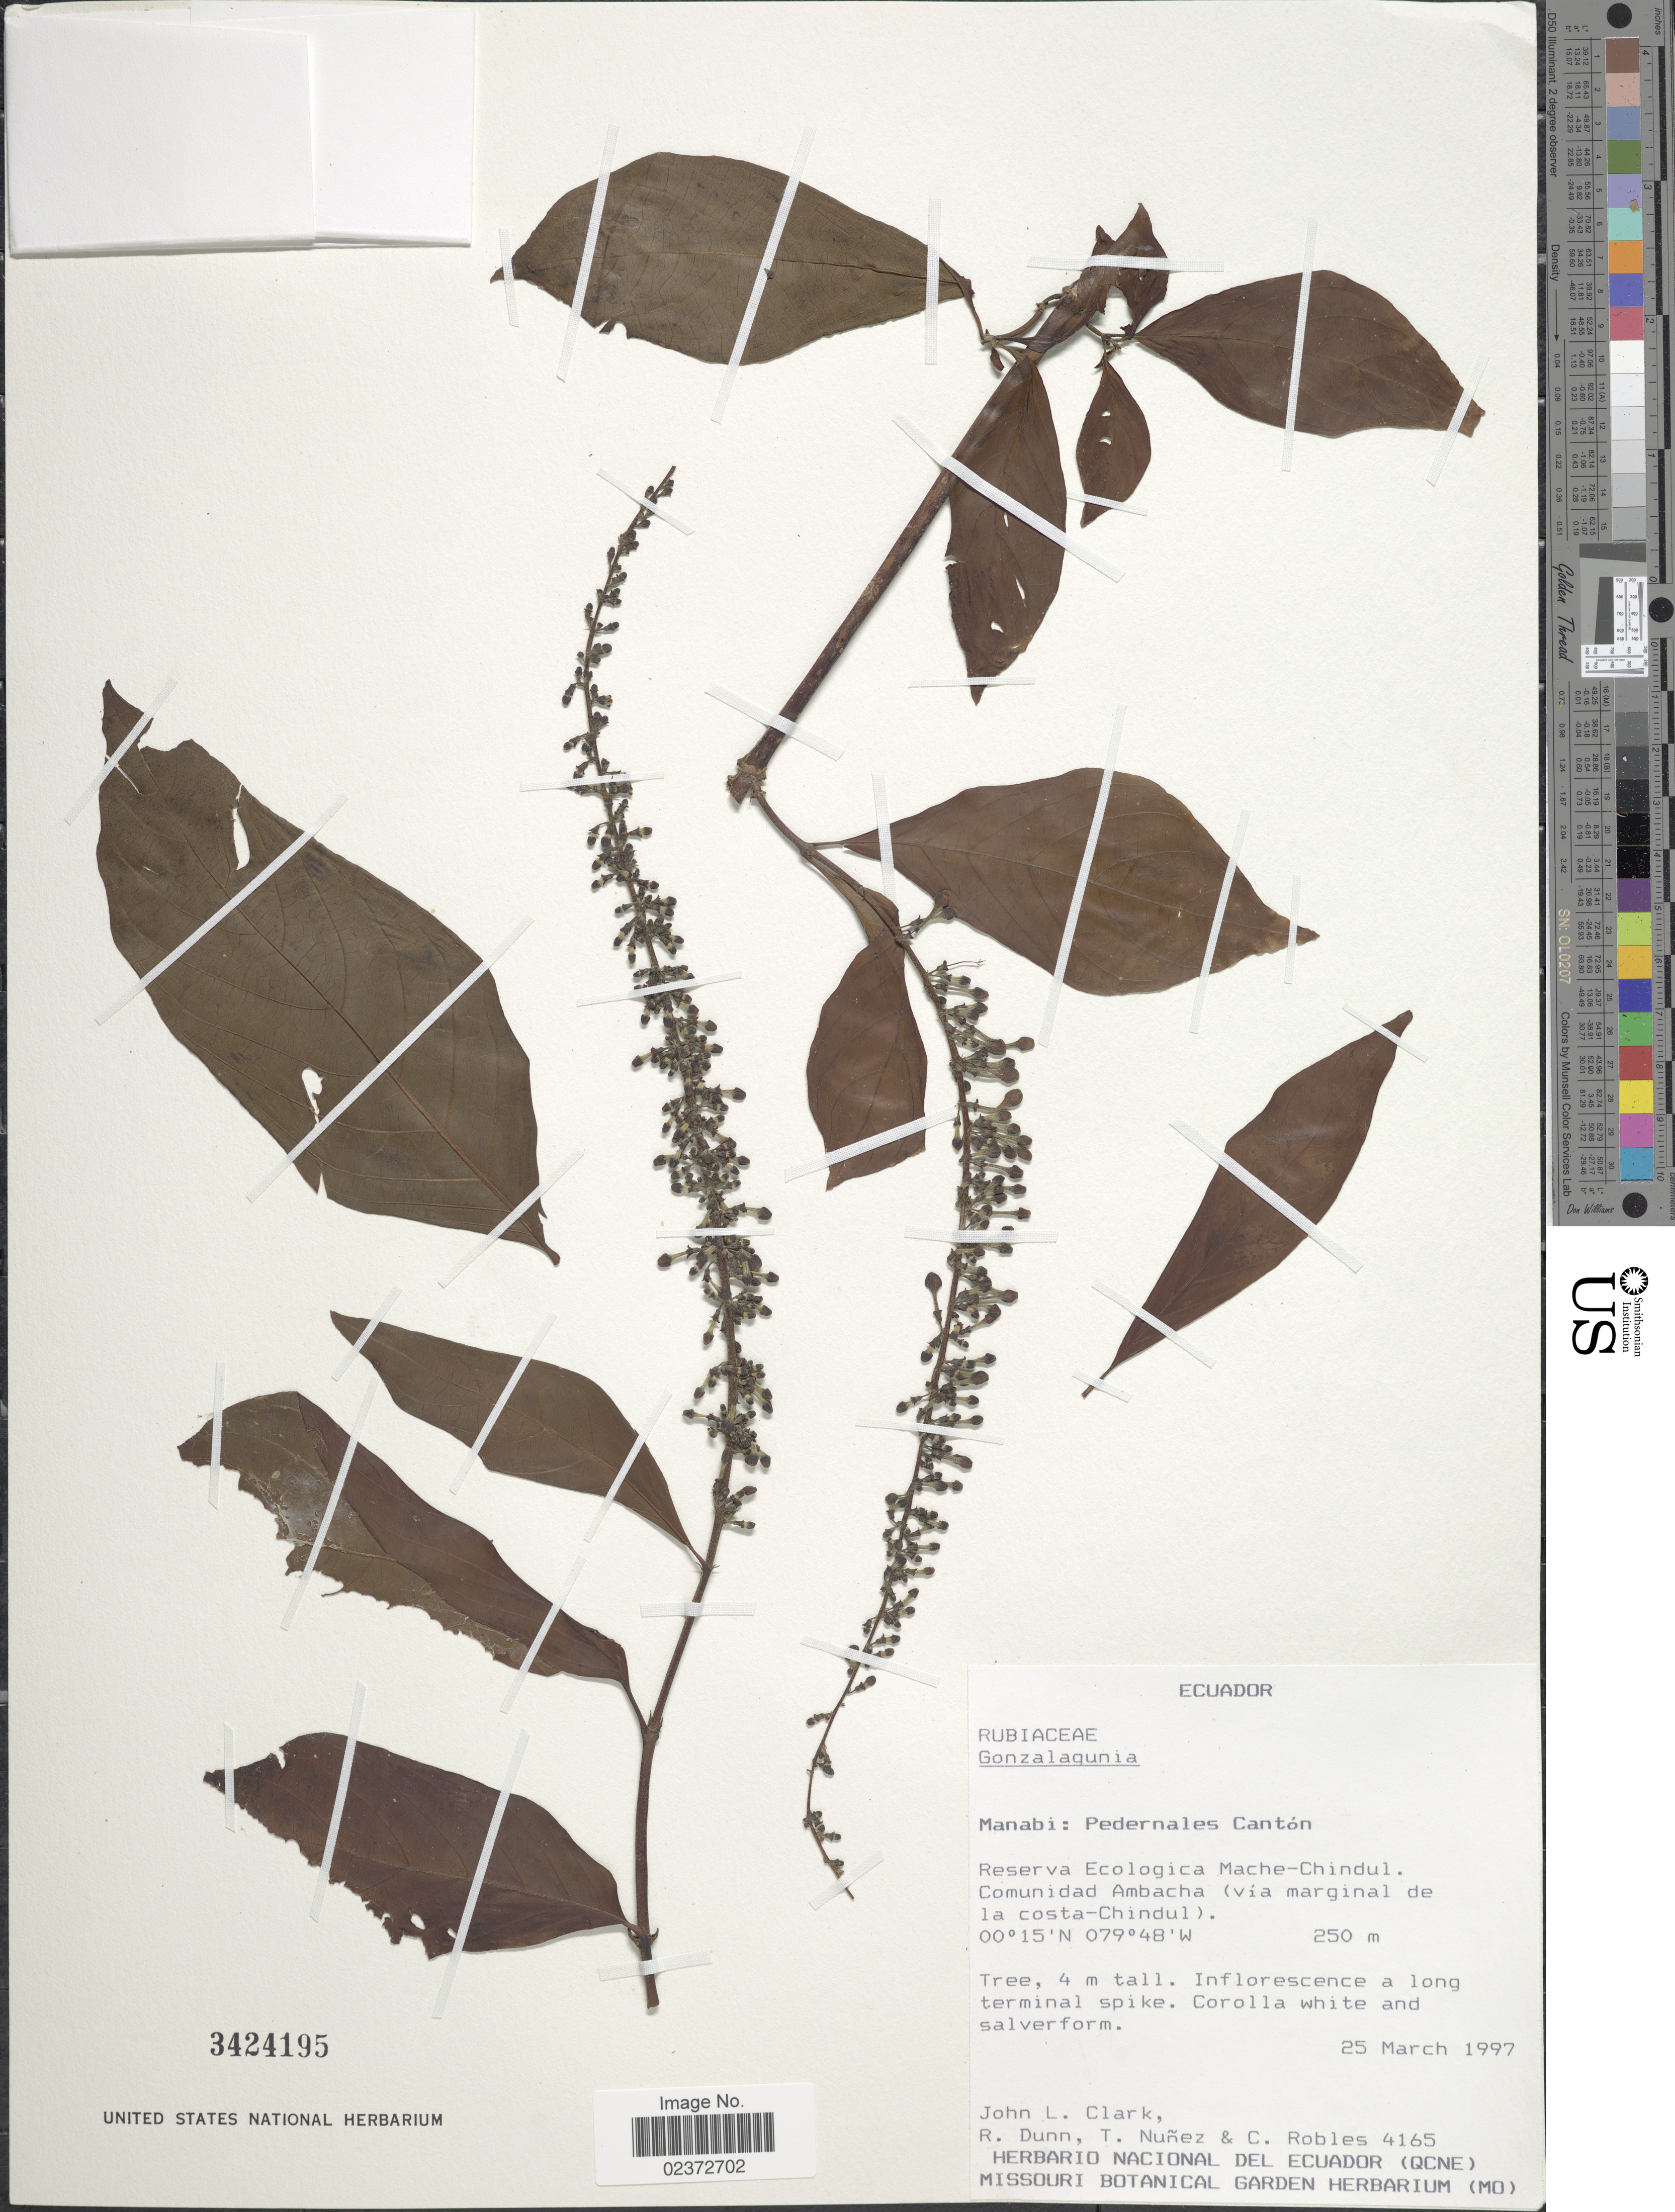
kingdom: Plantae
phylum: Tracheophyta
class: Magnoliopsida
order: Gentianales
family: Rubiaceae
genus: Gonzalagunia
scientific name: Gonzalagunia sp.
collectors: J. L. Clark, R. Dunn, T. Núñez & C. Robles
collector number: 4165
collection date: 1997-03-25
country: Ecuador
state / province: Manabí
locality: Pedernales Canton. Reserva Ecologica Mache-Chindul. Comunidad Ambacha (via marginal de la costa-Chindul)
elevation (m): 1250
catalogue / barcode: US 3424195